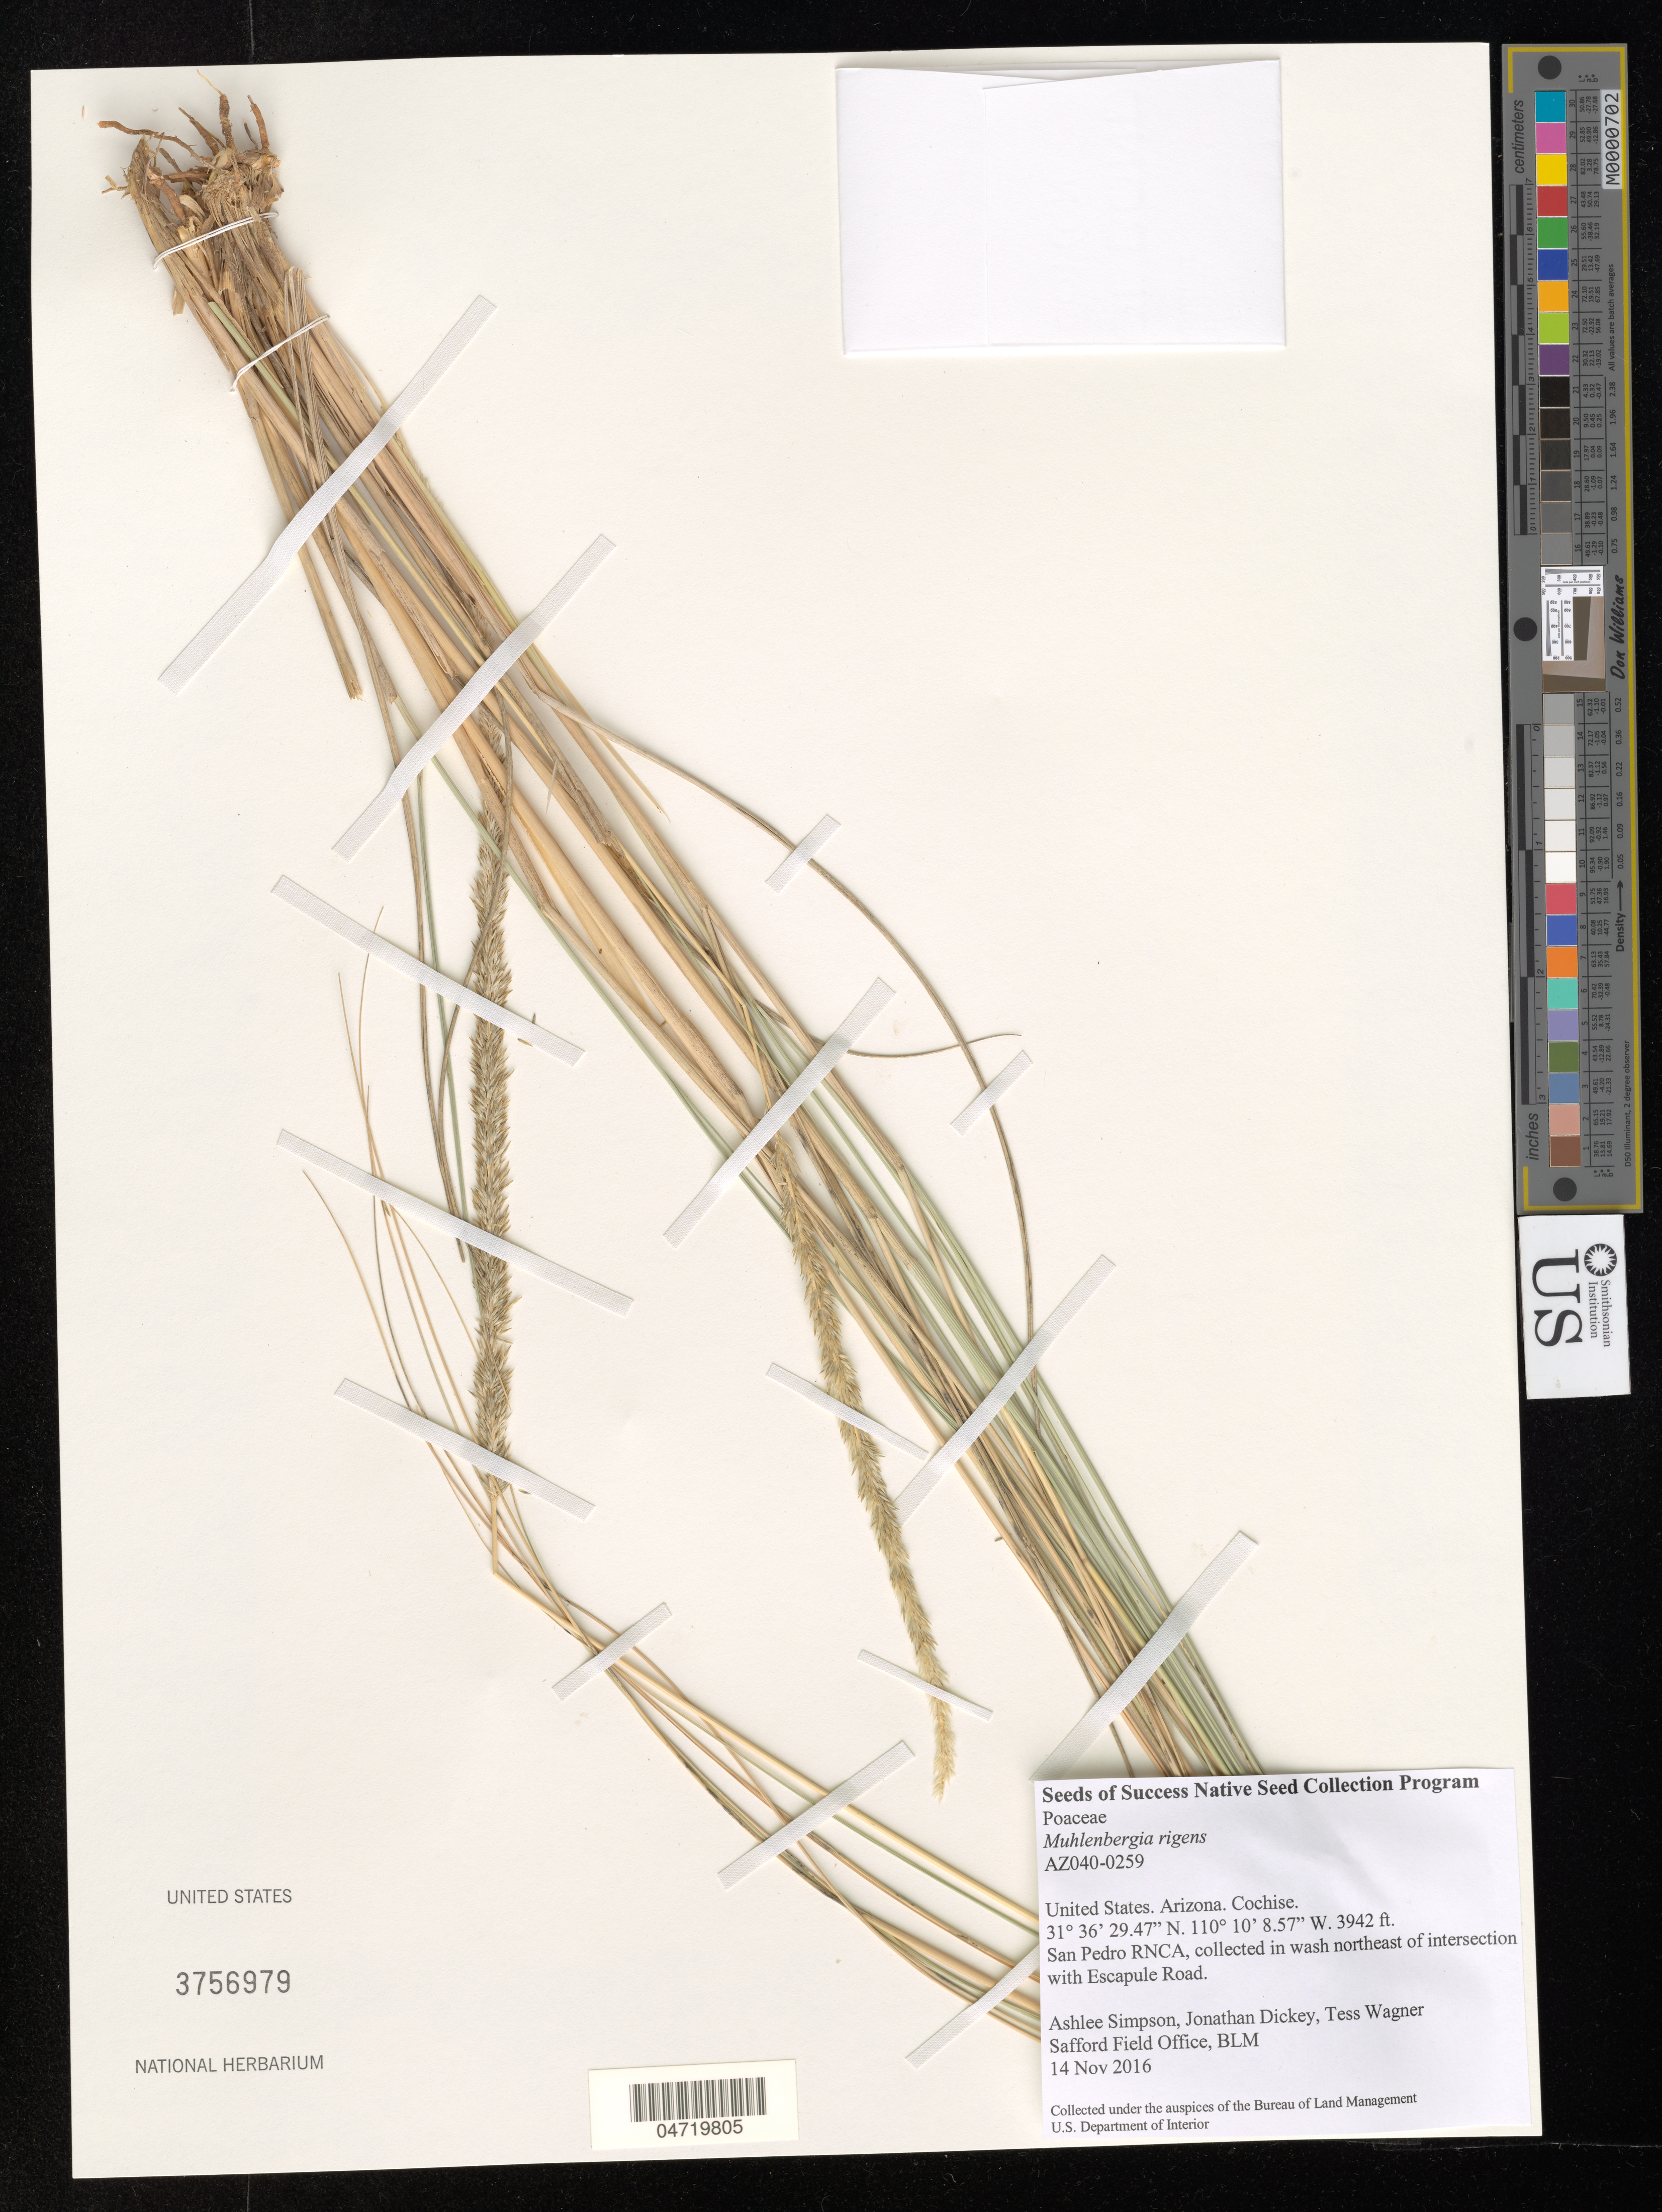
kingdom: Plantae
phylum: Tracheophyta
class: Liliopsida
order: Poales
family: Poaceae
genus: Muhlenbergia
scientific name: Muhlenbergia rigens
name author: (Benth.) Hitchc.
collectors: A. Simpson, J. Dickey & T. Wagner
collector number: AZ040-0259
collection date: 2016-11-14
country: United States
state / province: Arizona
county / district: Cochise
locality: San Pedro RNCA, in wash northeast of intersection with Escapule Road.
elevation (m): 1202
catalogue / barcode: US 3756979